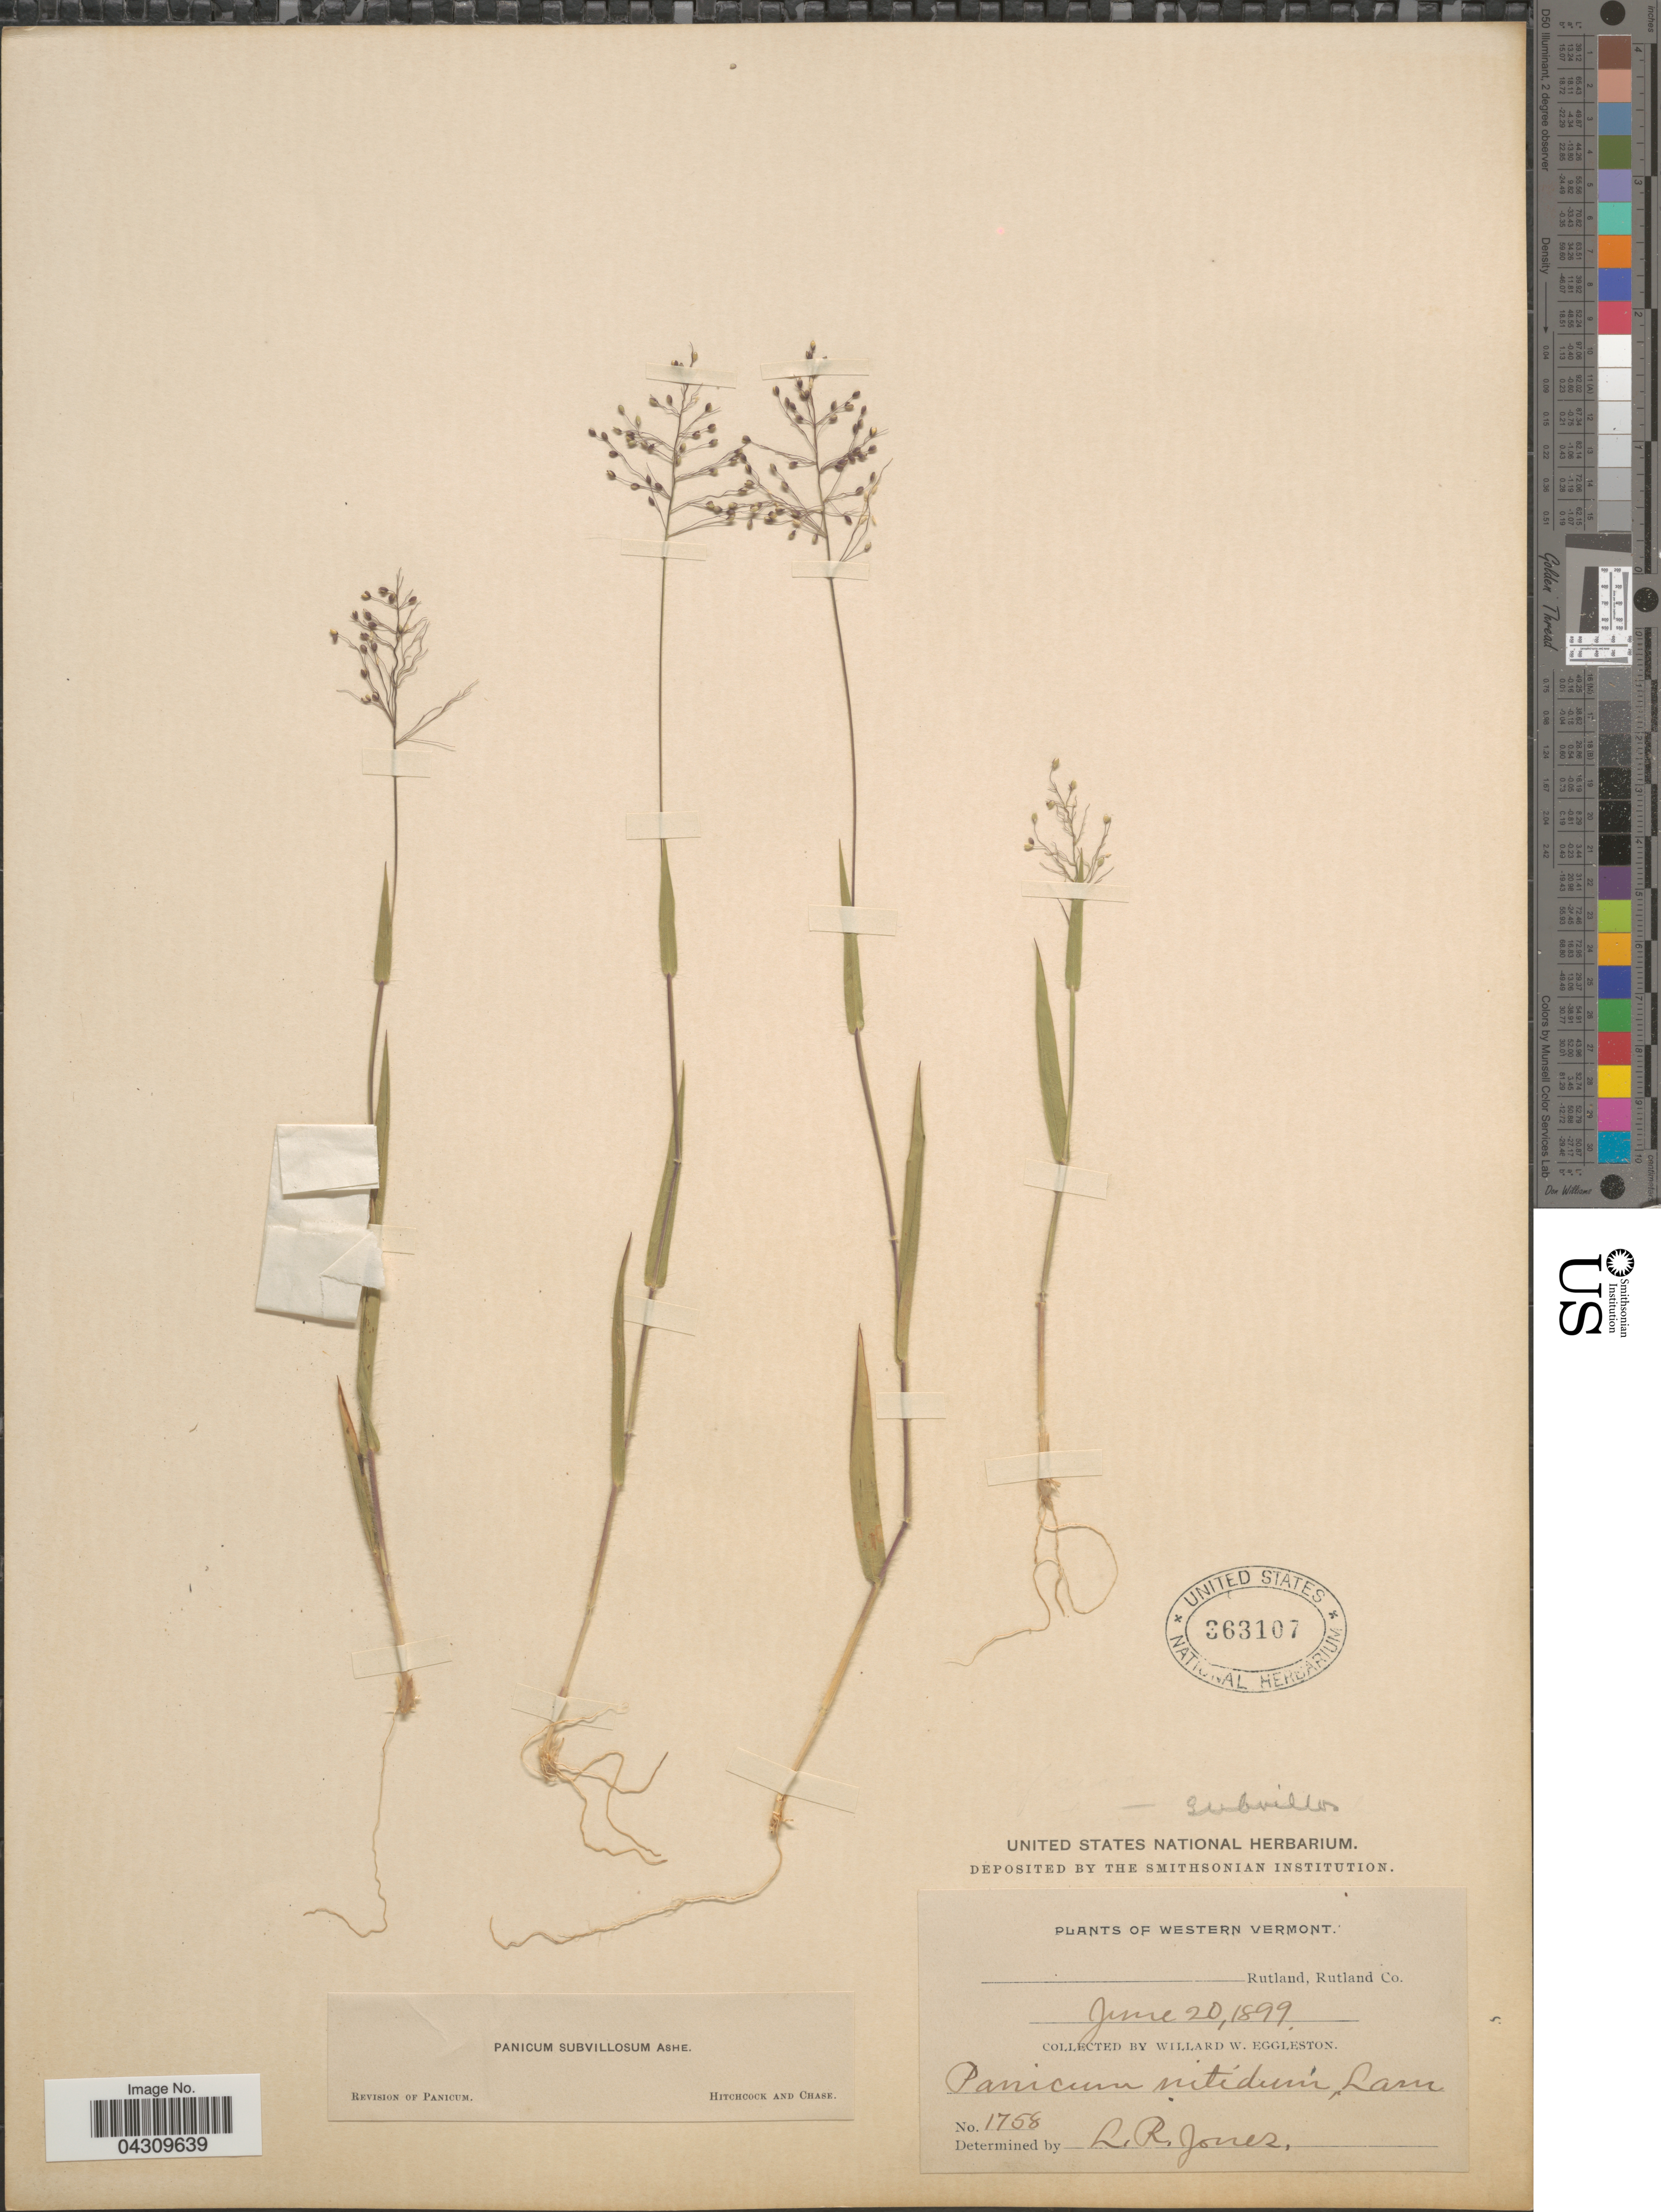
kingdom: Plantae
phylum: Tracheophyta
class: Liliopsida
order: Poales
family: Poaceae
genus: Dichanthelium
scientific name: Dichanthelium acuminatum var. acuminatum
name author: (Sw.) Gould & C.A. Clark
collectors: W. W. Eggleston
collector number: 1758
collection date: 1899-06-20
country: United States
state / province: Vermont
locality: Western Vermont. Rutland, Rutland Co.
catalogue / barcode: US 363107